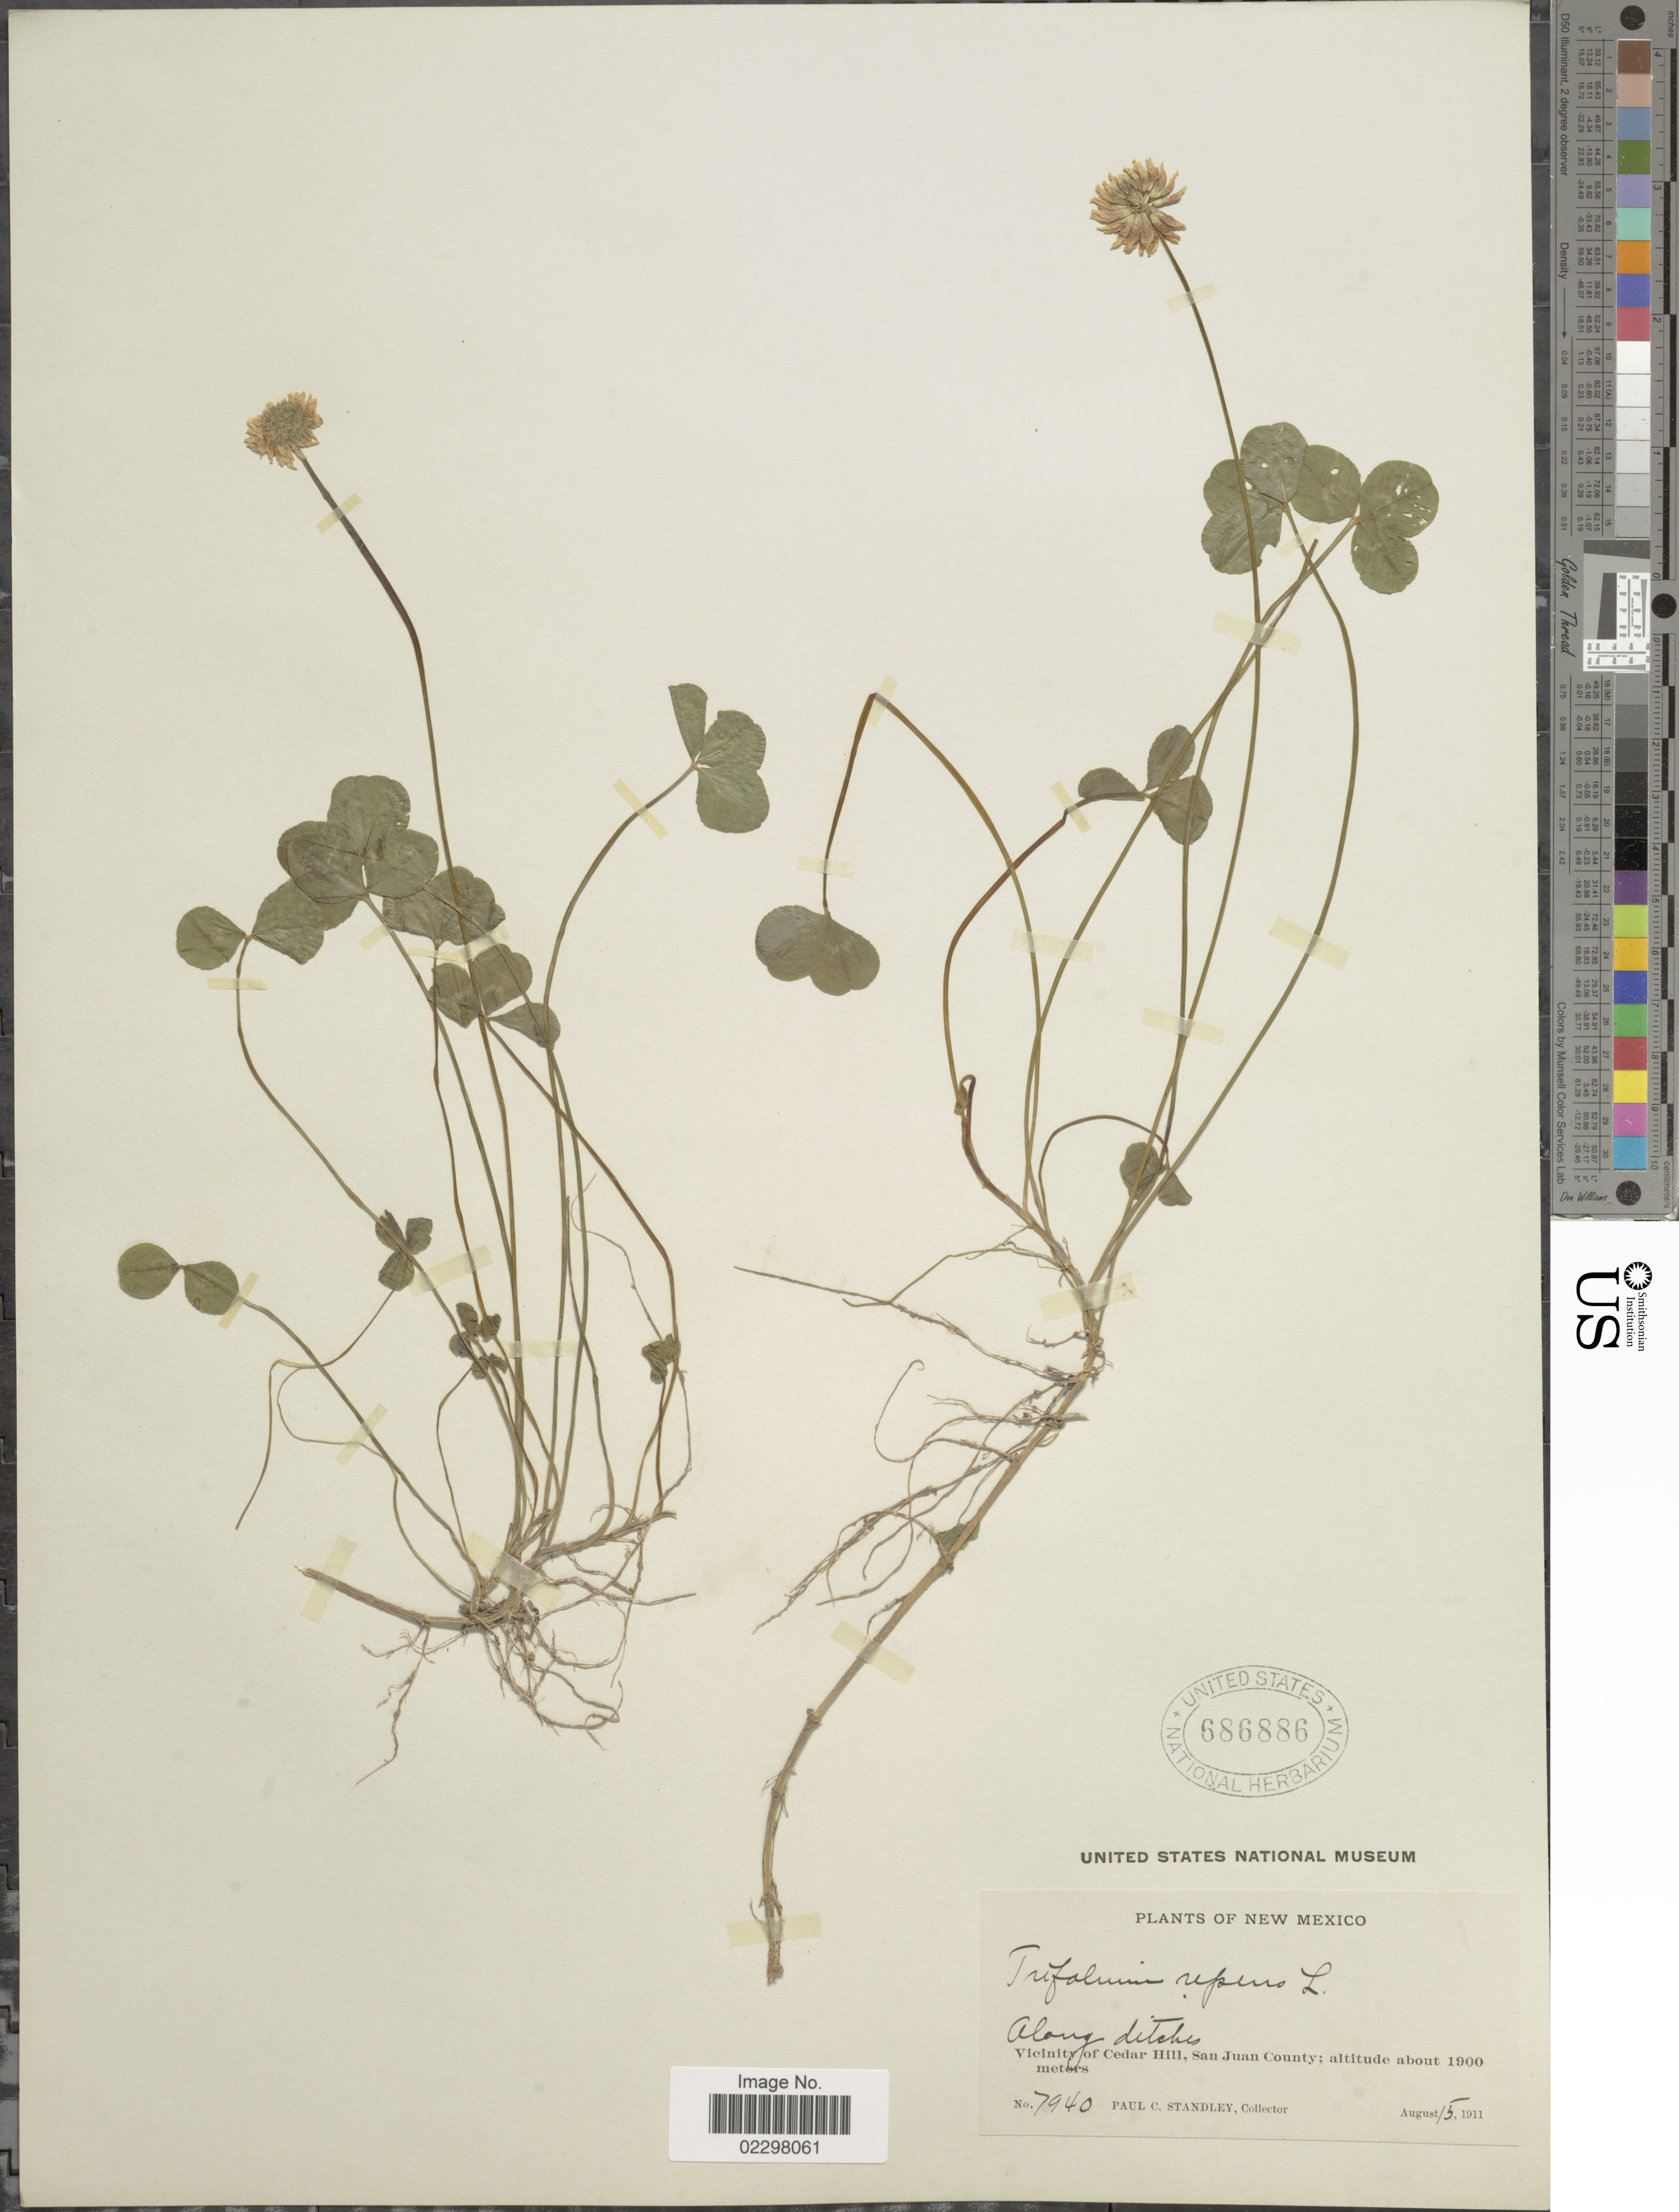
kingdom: Plantae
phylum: Tracheophyta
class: Magnoliopsida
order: Fabales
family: Fabaceae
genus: Trifolium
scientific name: Trifolium repens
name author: L.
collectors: P. C. Standley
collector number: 7940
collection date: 1911-08-15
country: United States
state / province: New Mexico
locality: Along ditches, Vicinity of Cedar Hill, San Juan County.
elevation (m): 1900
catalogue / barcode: US 686886